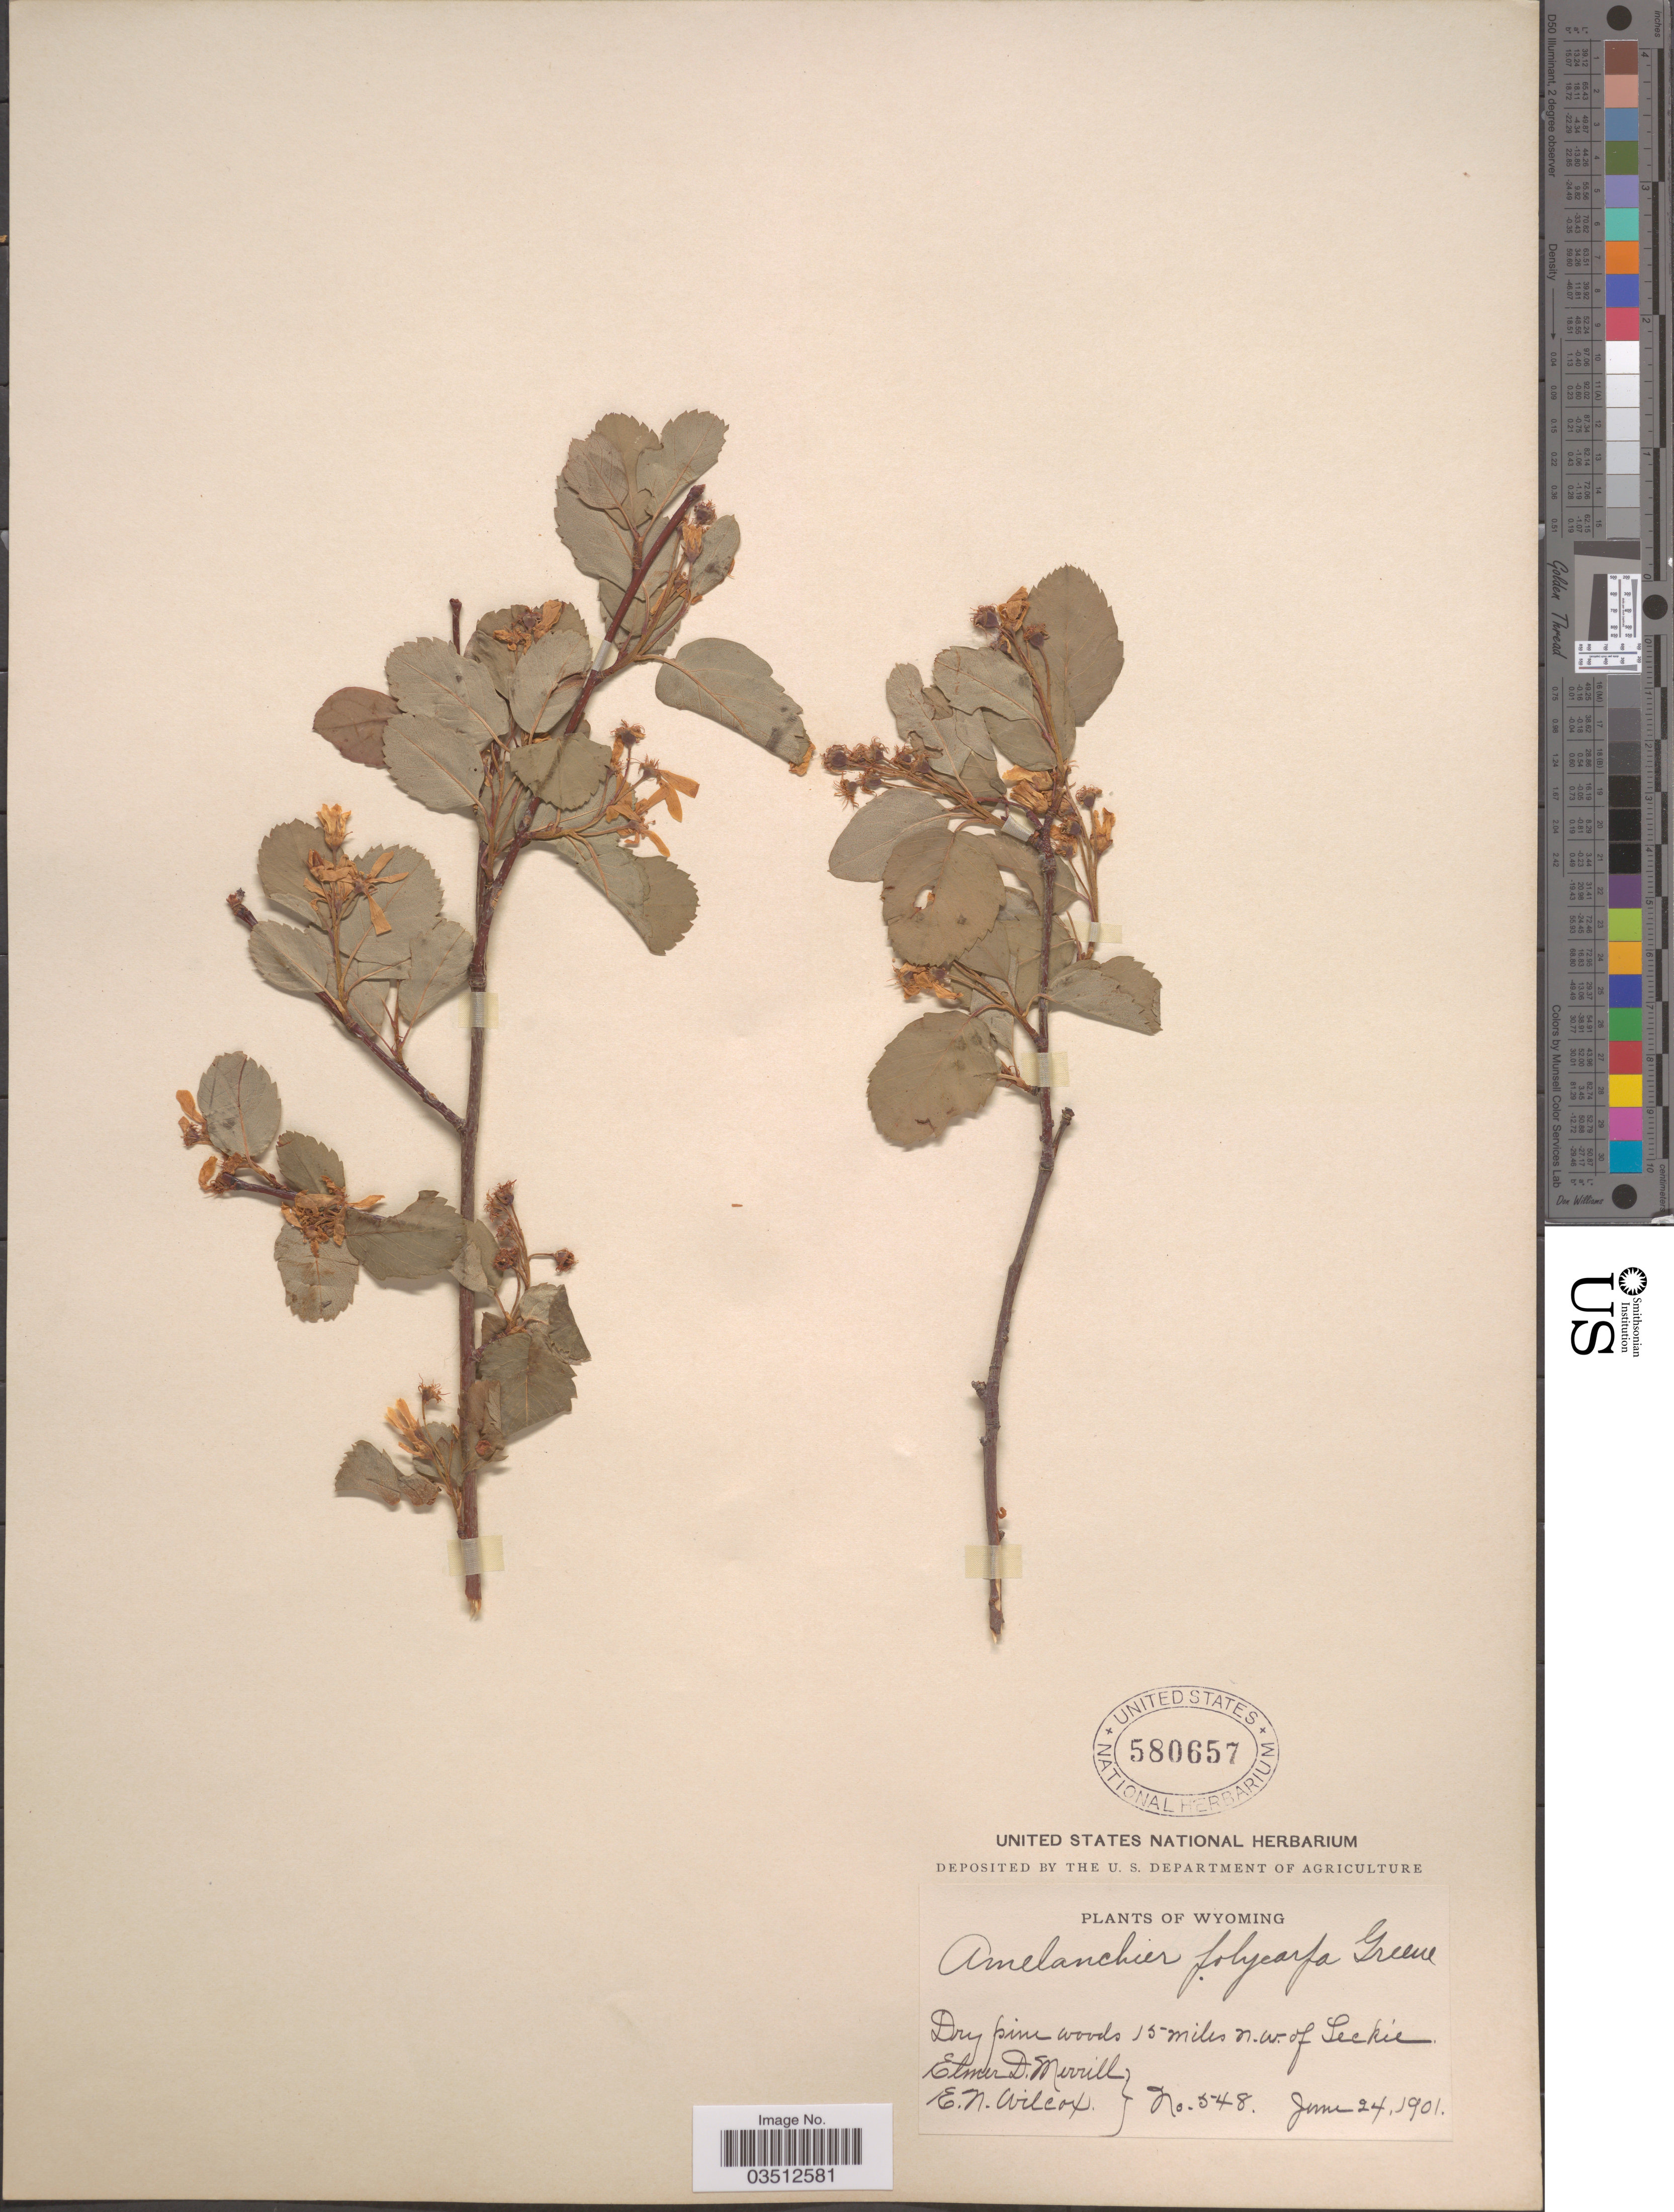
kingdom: Plantae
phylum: Tracheophyta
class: Magnoliopsida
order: Rosales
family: Rosaceae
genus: Amelanchier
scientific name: Amelanchier prunifolia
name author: Greene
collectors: E. D. Merrill & E. Wilcox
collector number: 548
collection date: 1901-06-24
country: United States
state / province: Wyoming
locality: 15 miles n.w. of Leckie.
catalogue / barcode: US 580657